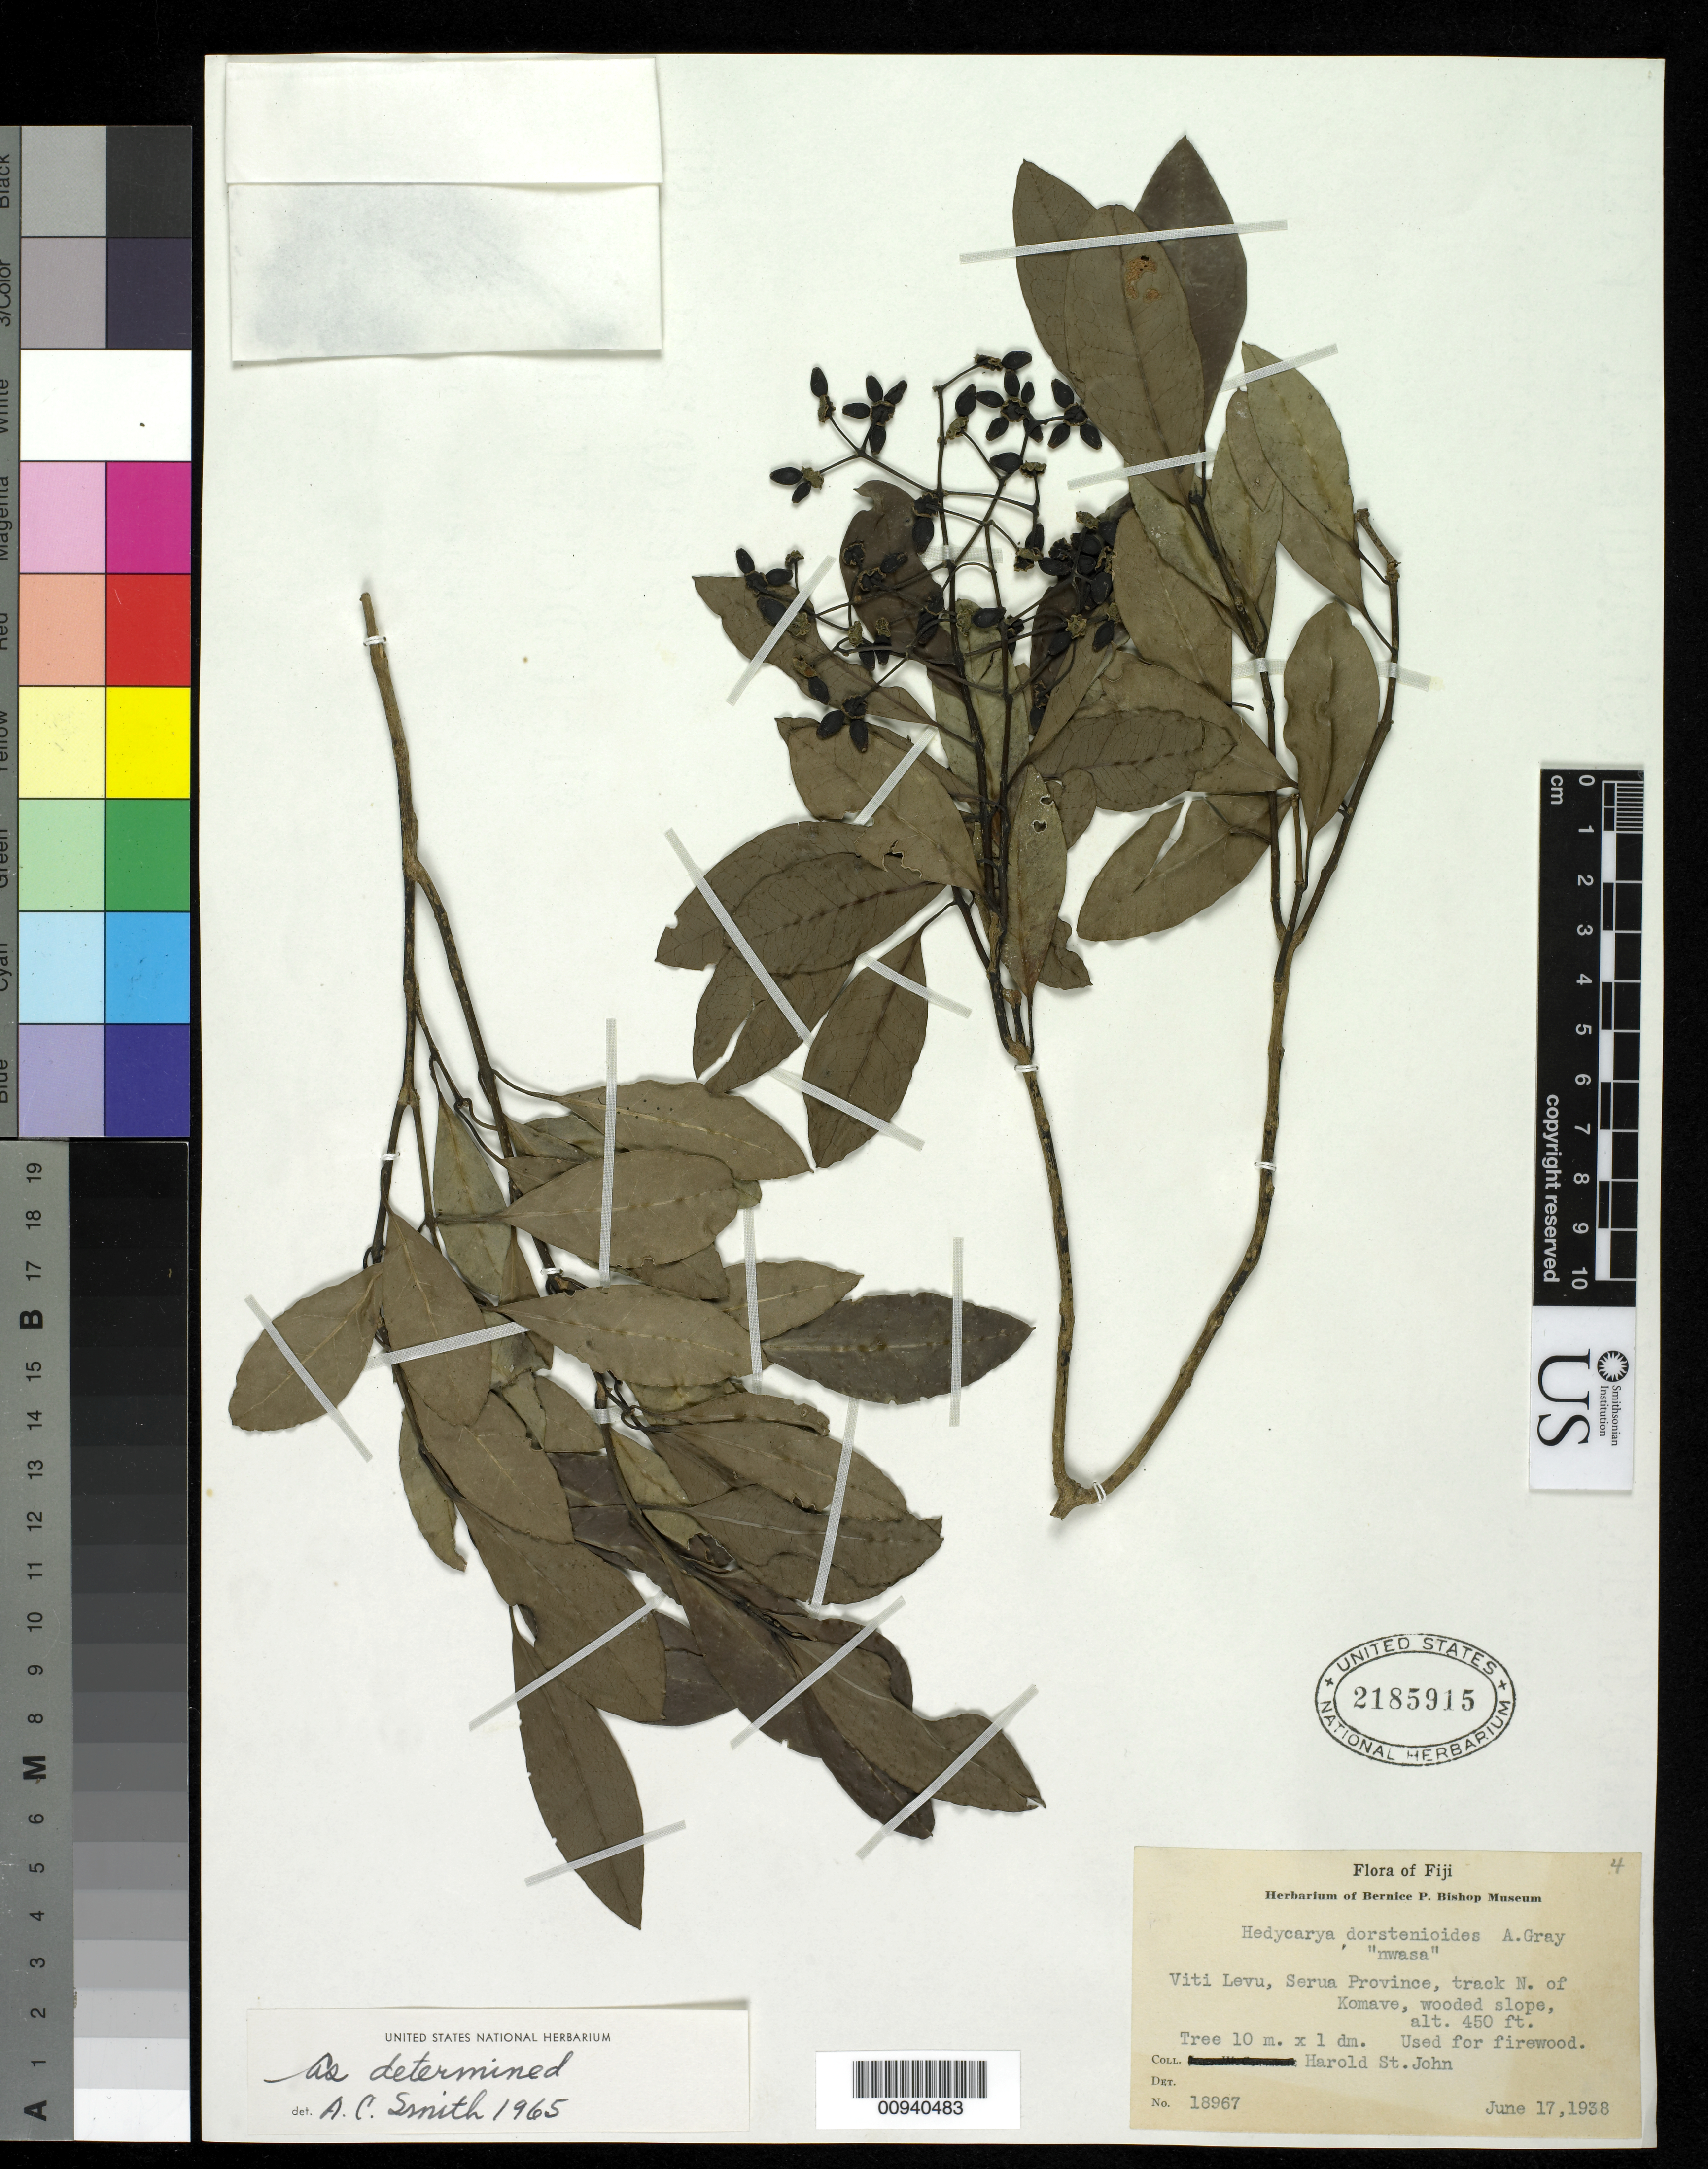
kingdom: Plantae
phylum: Tracheophyta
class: Magnoliopsida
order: Laurales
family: Monimiaceae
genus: Hedycarya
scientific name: Hedycarya dorstenioides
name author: A. Gray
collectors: H. St. John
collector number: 18967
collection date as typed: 17 Jun 1938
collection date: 1938-06-17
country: Fiji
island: Viti Levu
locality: Serua Province, track N. of Komave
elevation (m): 137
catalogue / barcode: US 2185915